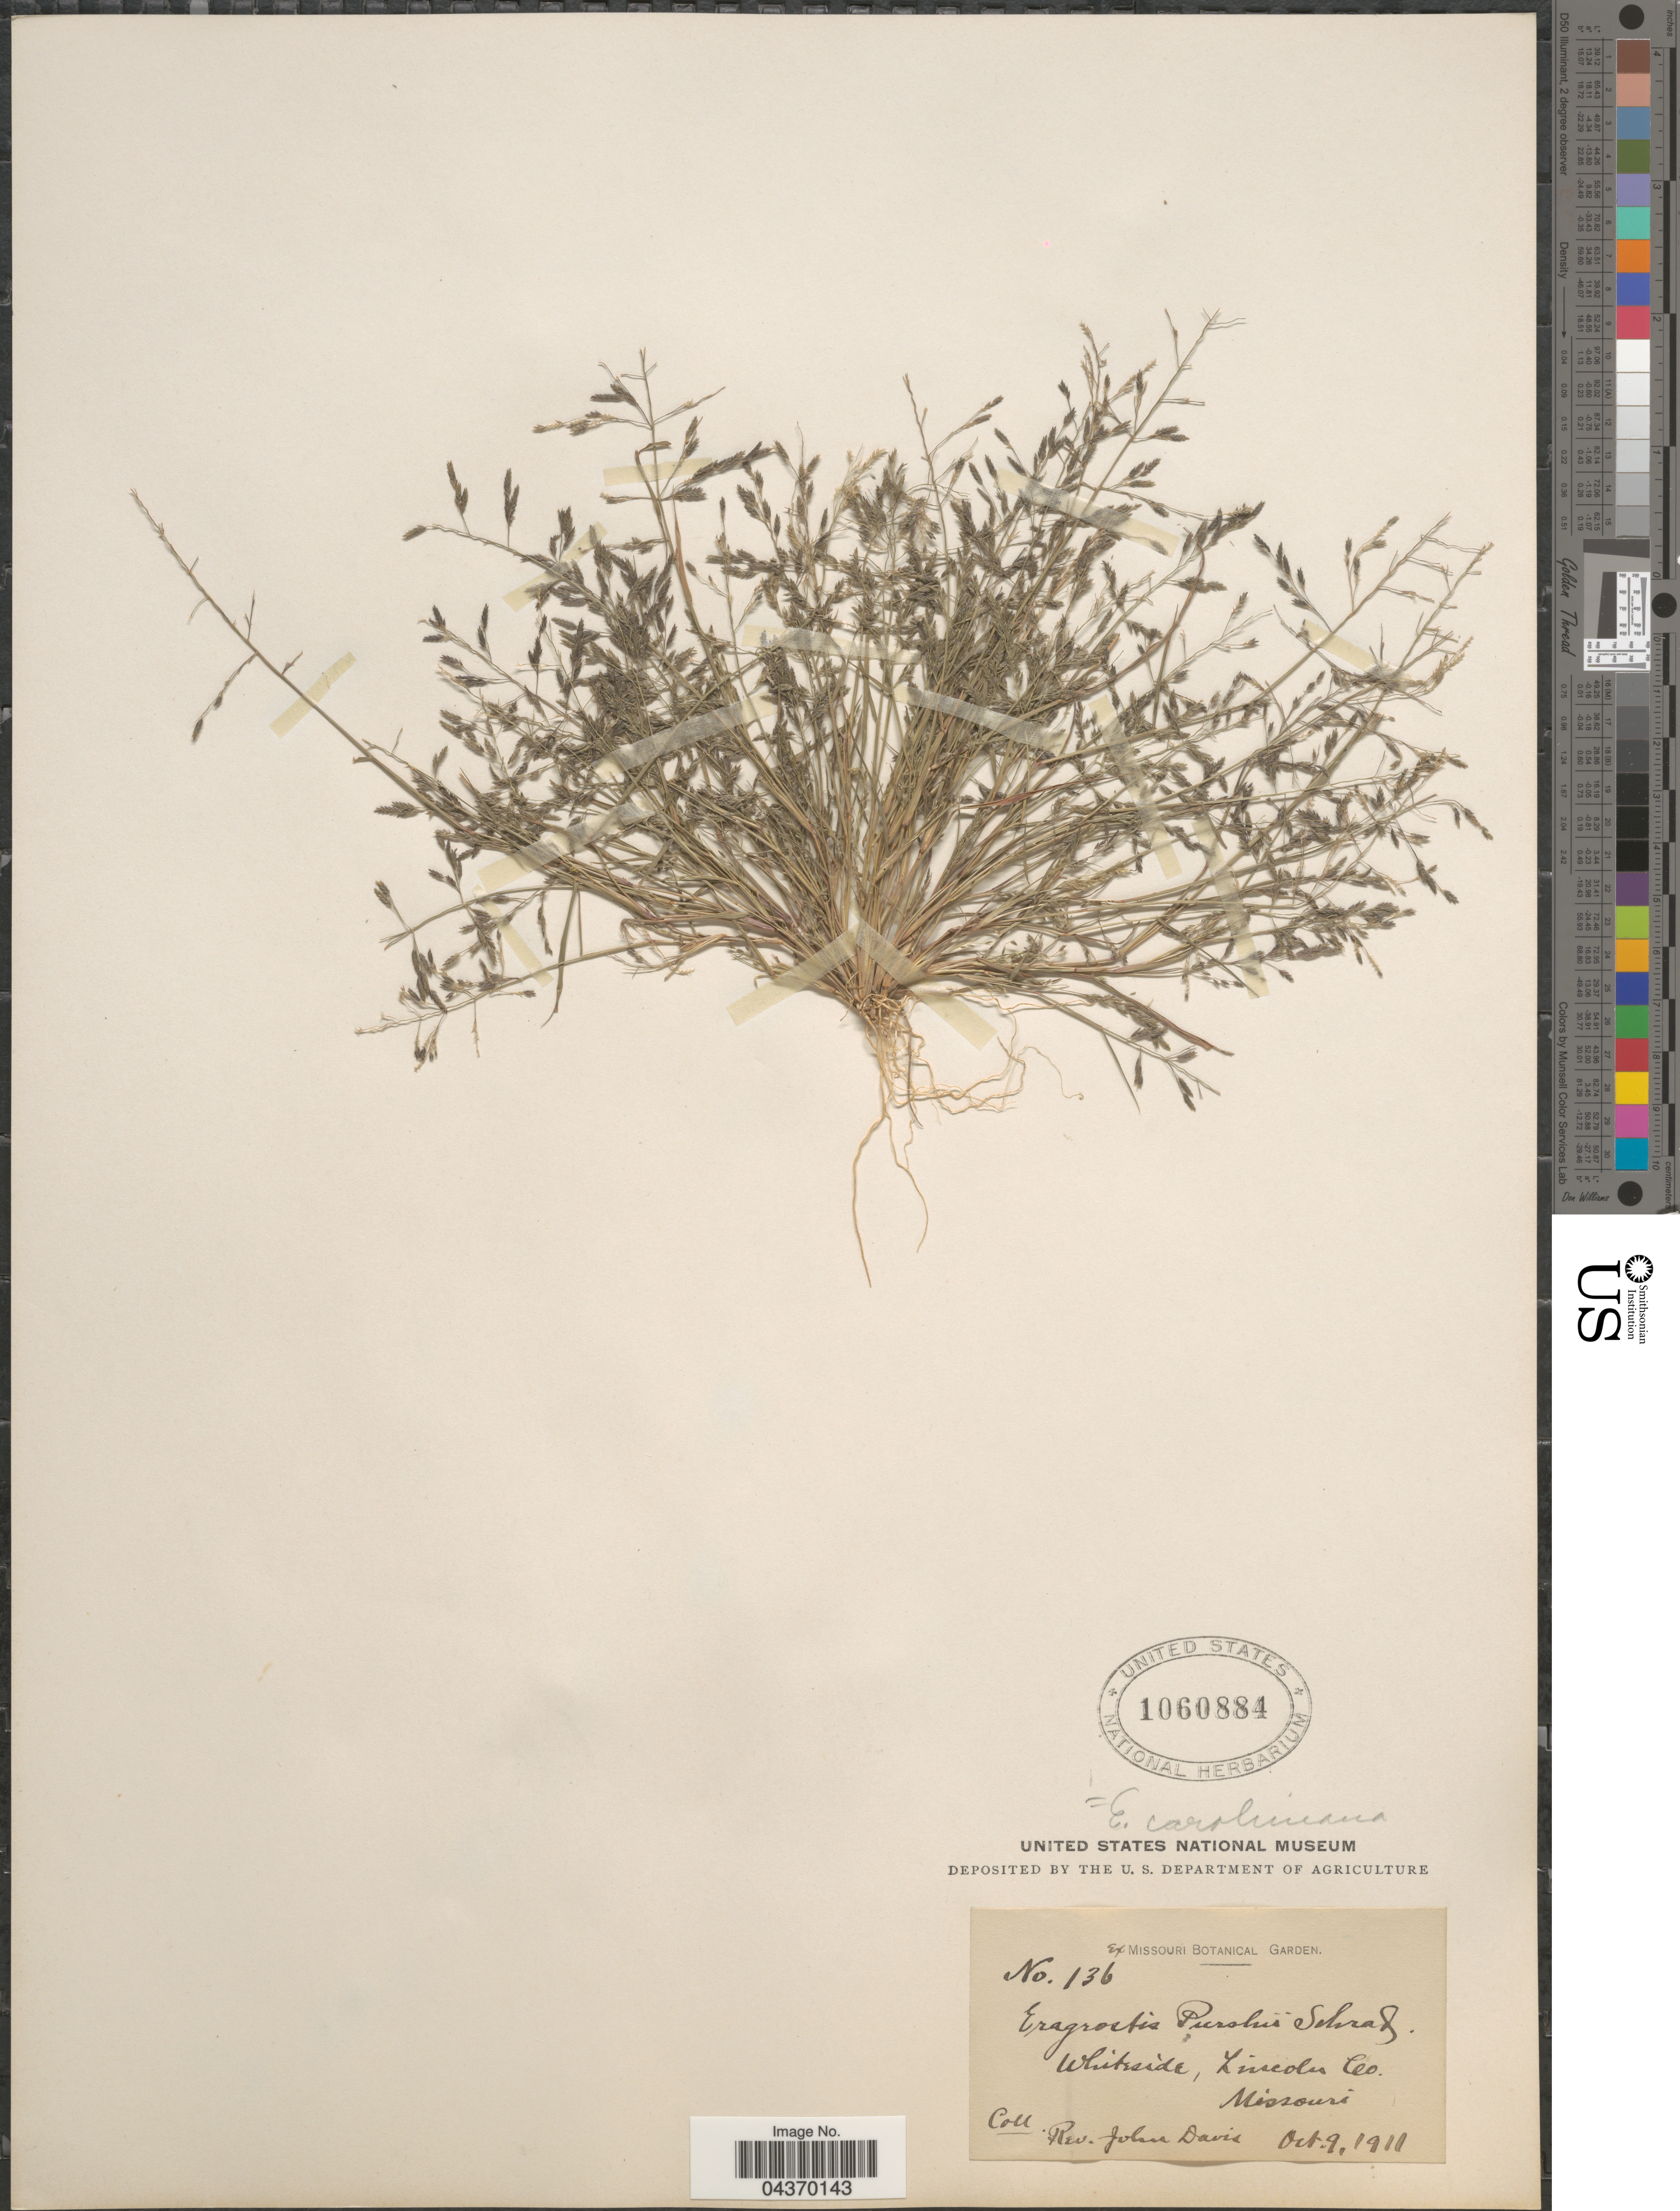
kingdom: Plantae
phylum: Tracheophyta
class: Liliopsida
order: Poales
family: Poaceae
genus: Eragrostis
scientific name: Eragrostis pectinacea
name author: (Michx.) Nees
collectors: J. Davis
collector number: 136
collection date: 1911-10-09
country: United States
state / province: Missouri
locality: Whiteside, Lincoln Co.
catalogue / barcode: US 1060884